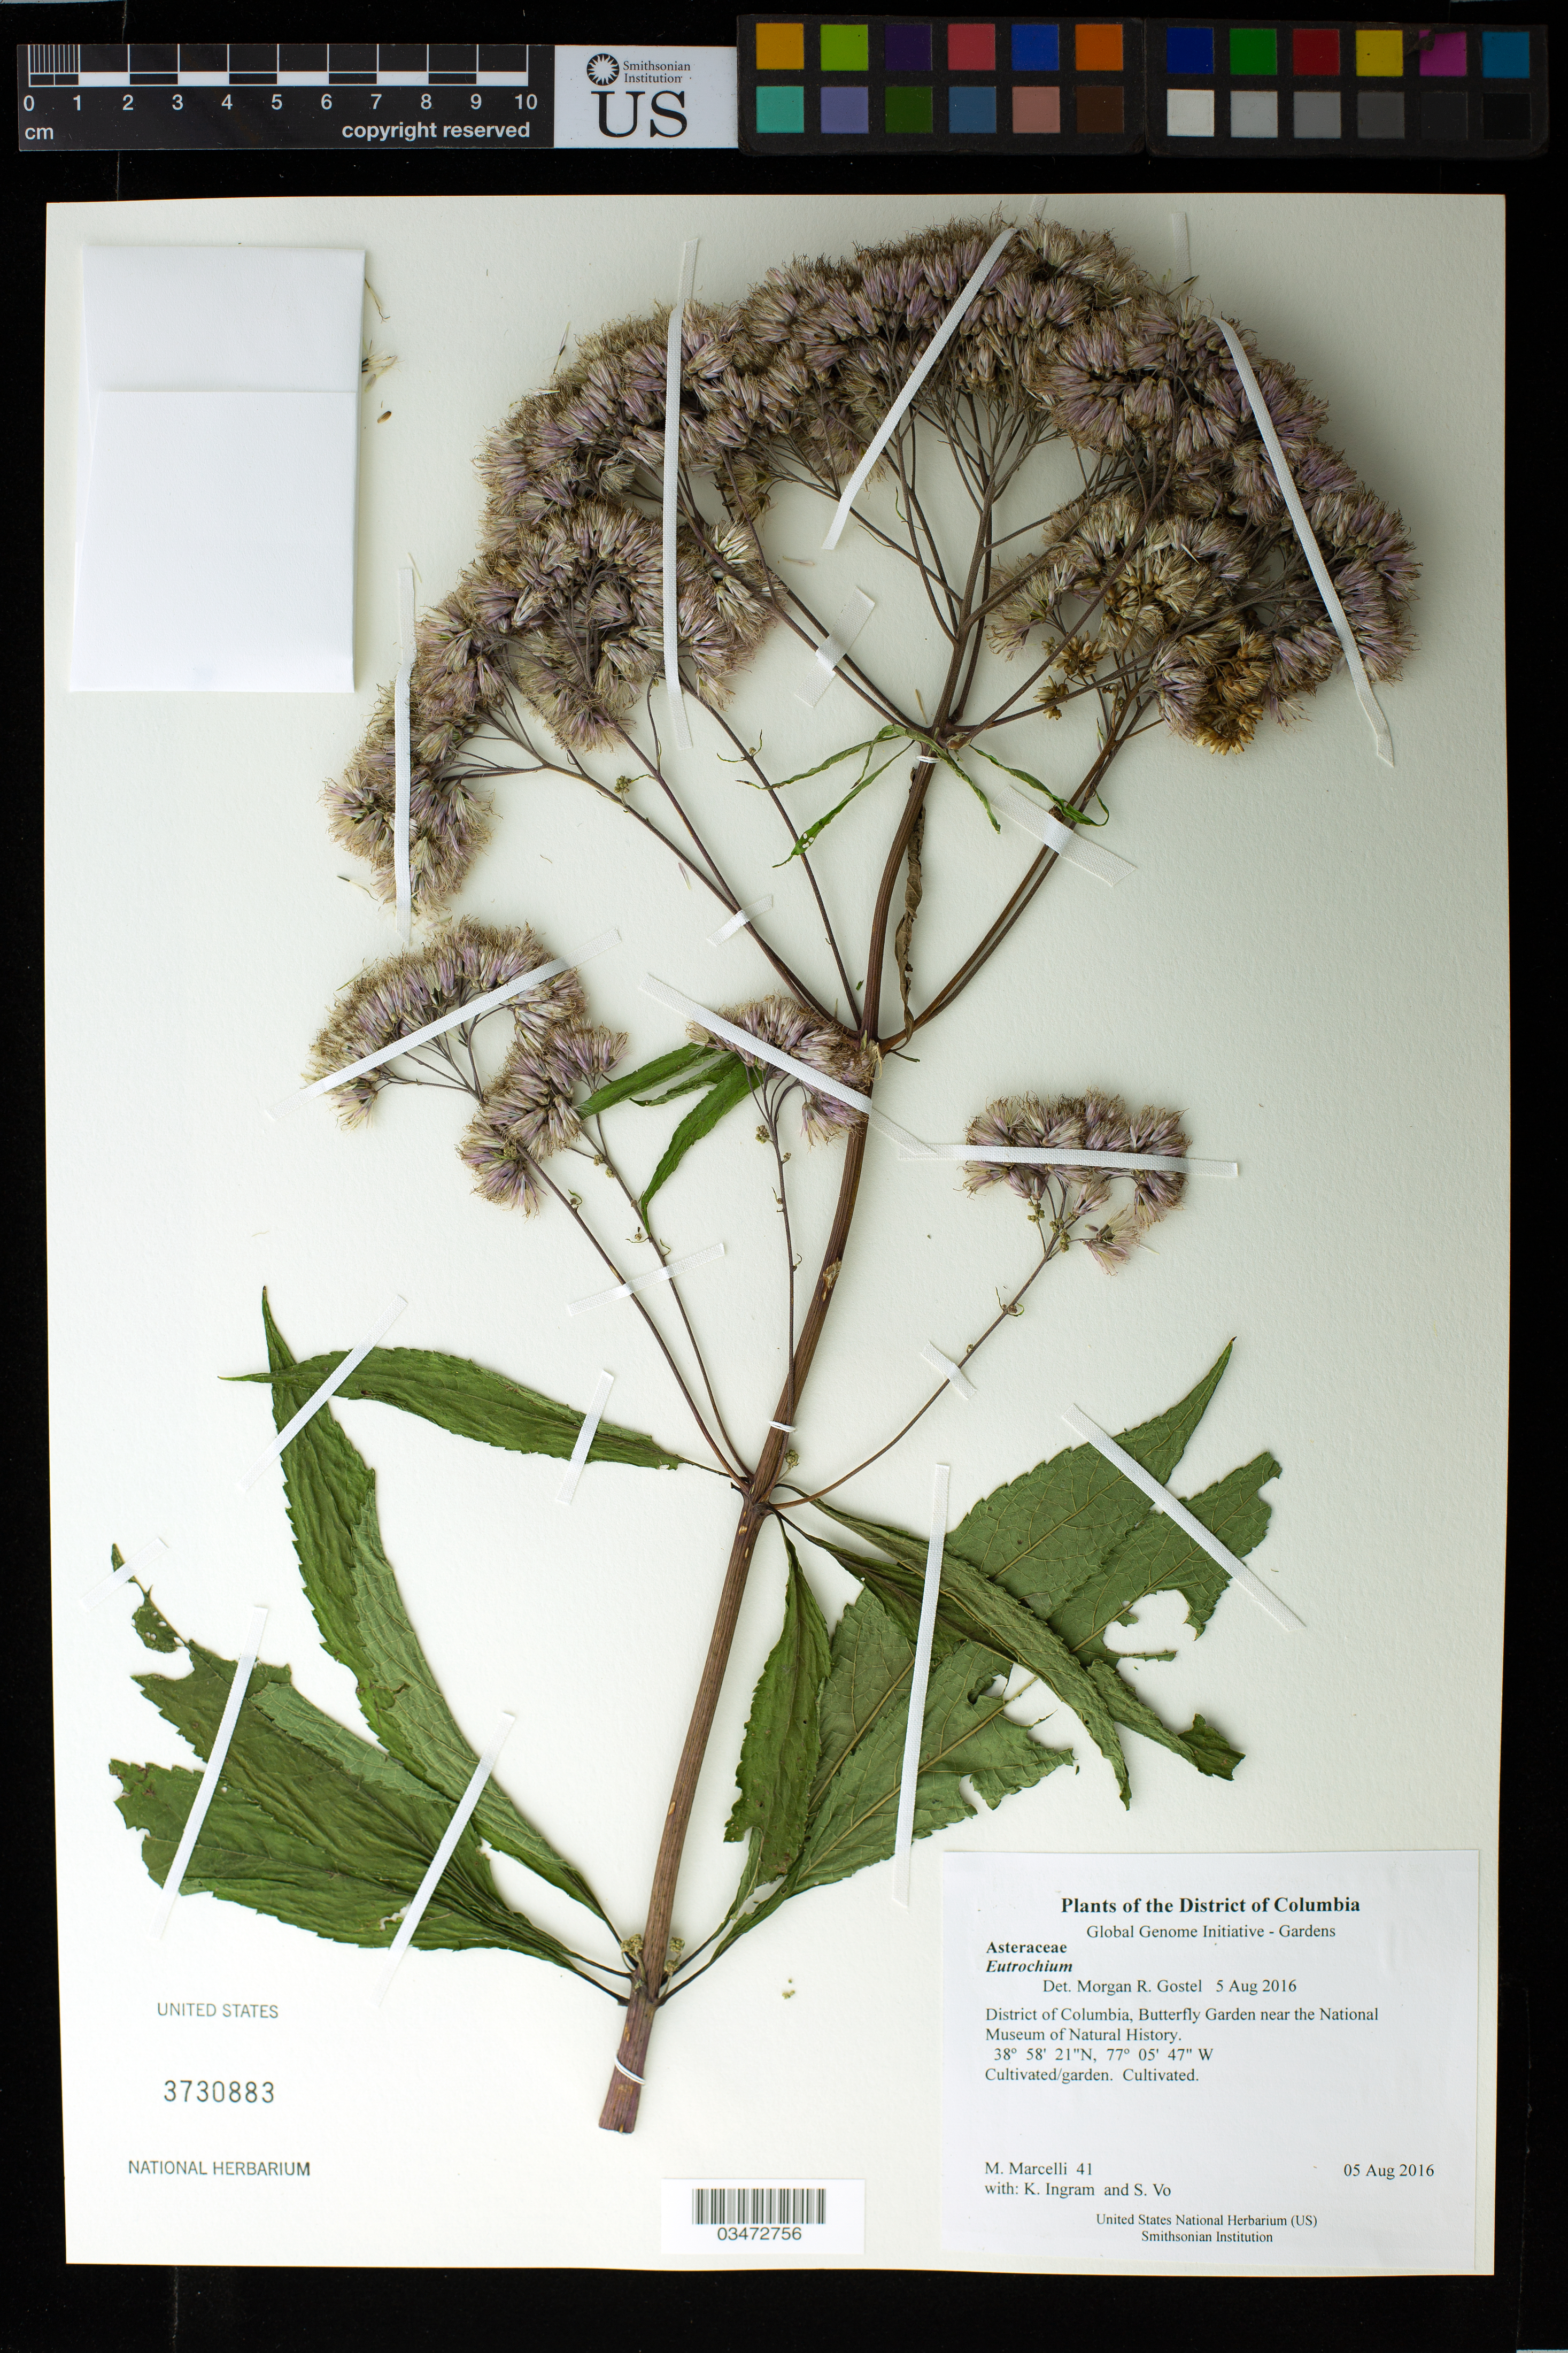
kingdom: Plantae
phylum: Tracheophyta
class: Magnoliopsida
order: Asterales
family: Asteraceae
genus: Eutrochium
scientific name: Eutrochium sp.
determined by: Gostel, M. R.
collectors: M. Marcelli, K. S. Ingram & S. Vo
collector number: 41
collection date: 2016-08-05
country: United States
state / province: District of Columbia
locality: Butterfly Garden near the National Museum of Natural History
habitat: Cultivated/garden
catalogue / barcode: US 3730883